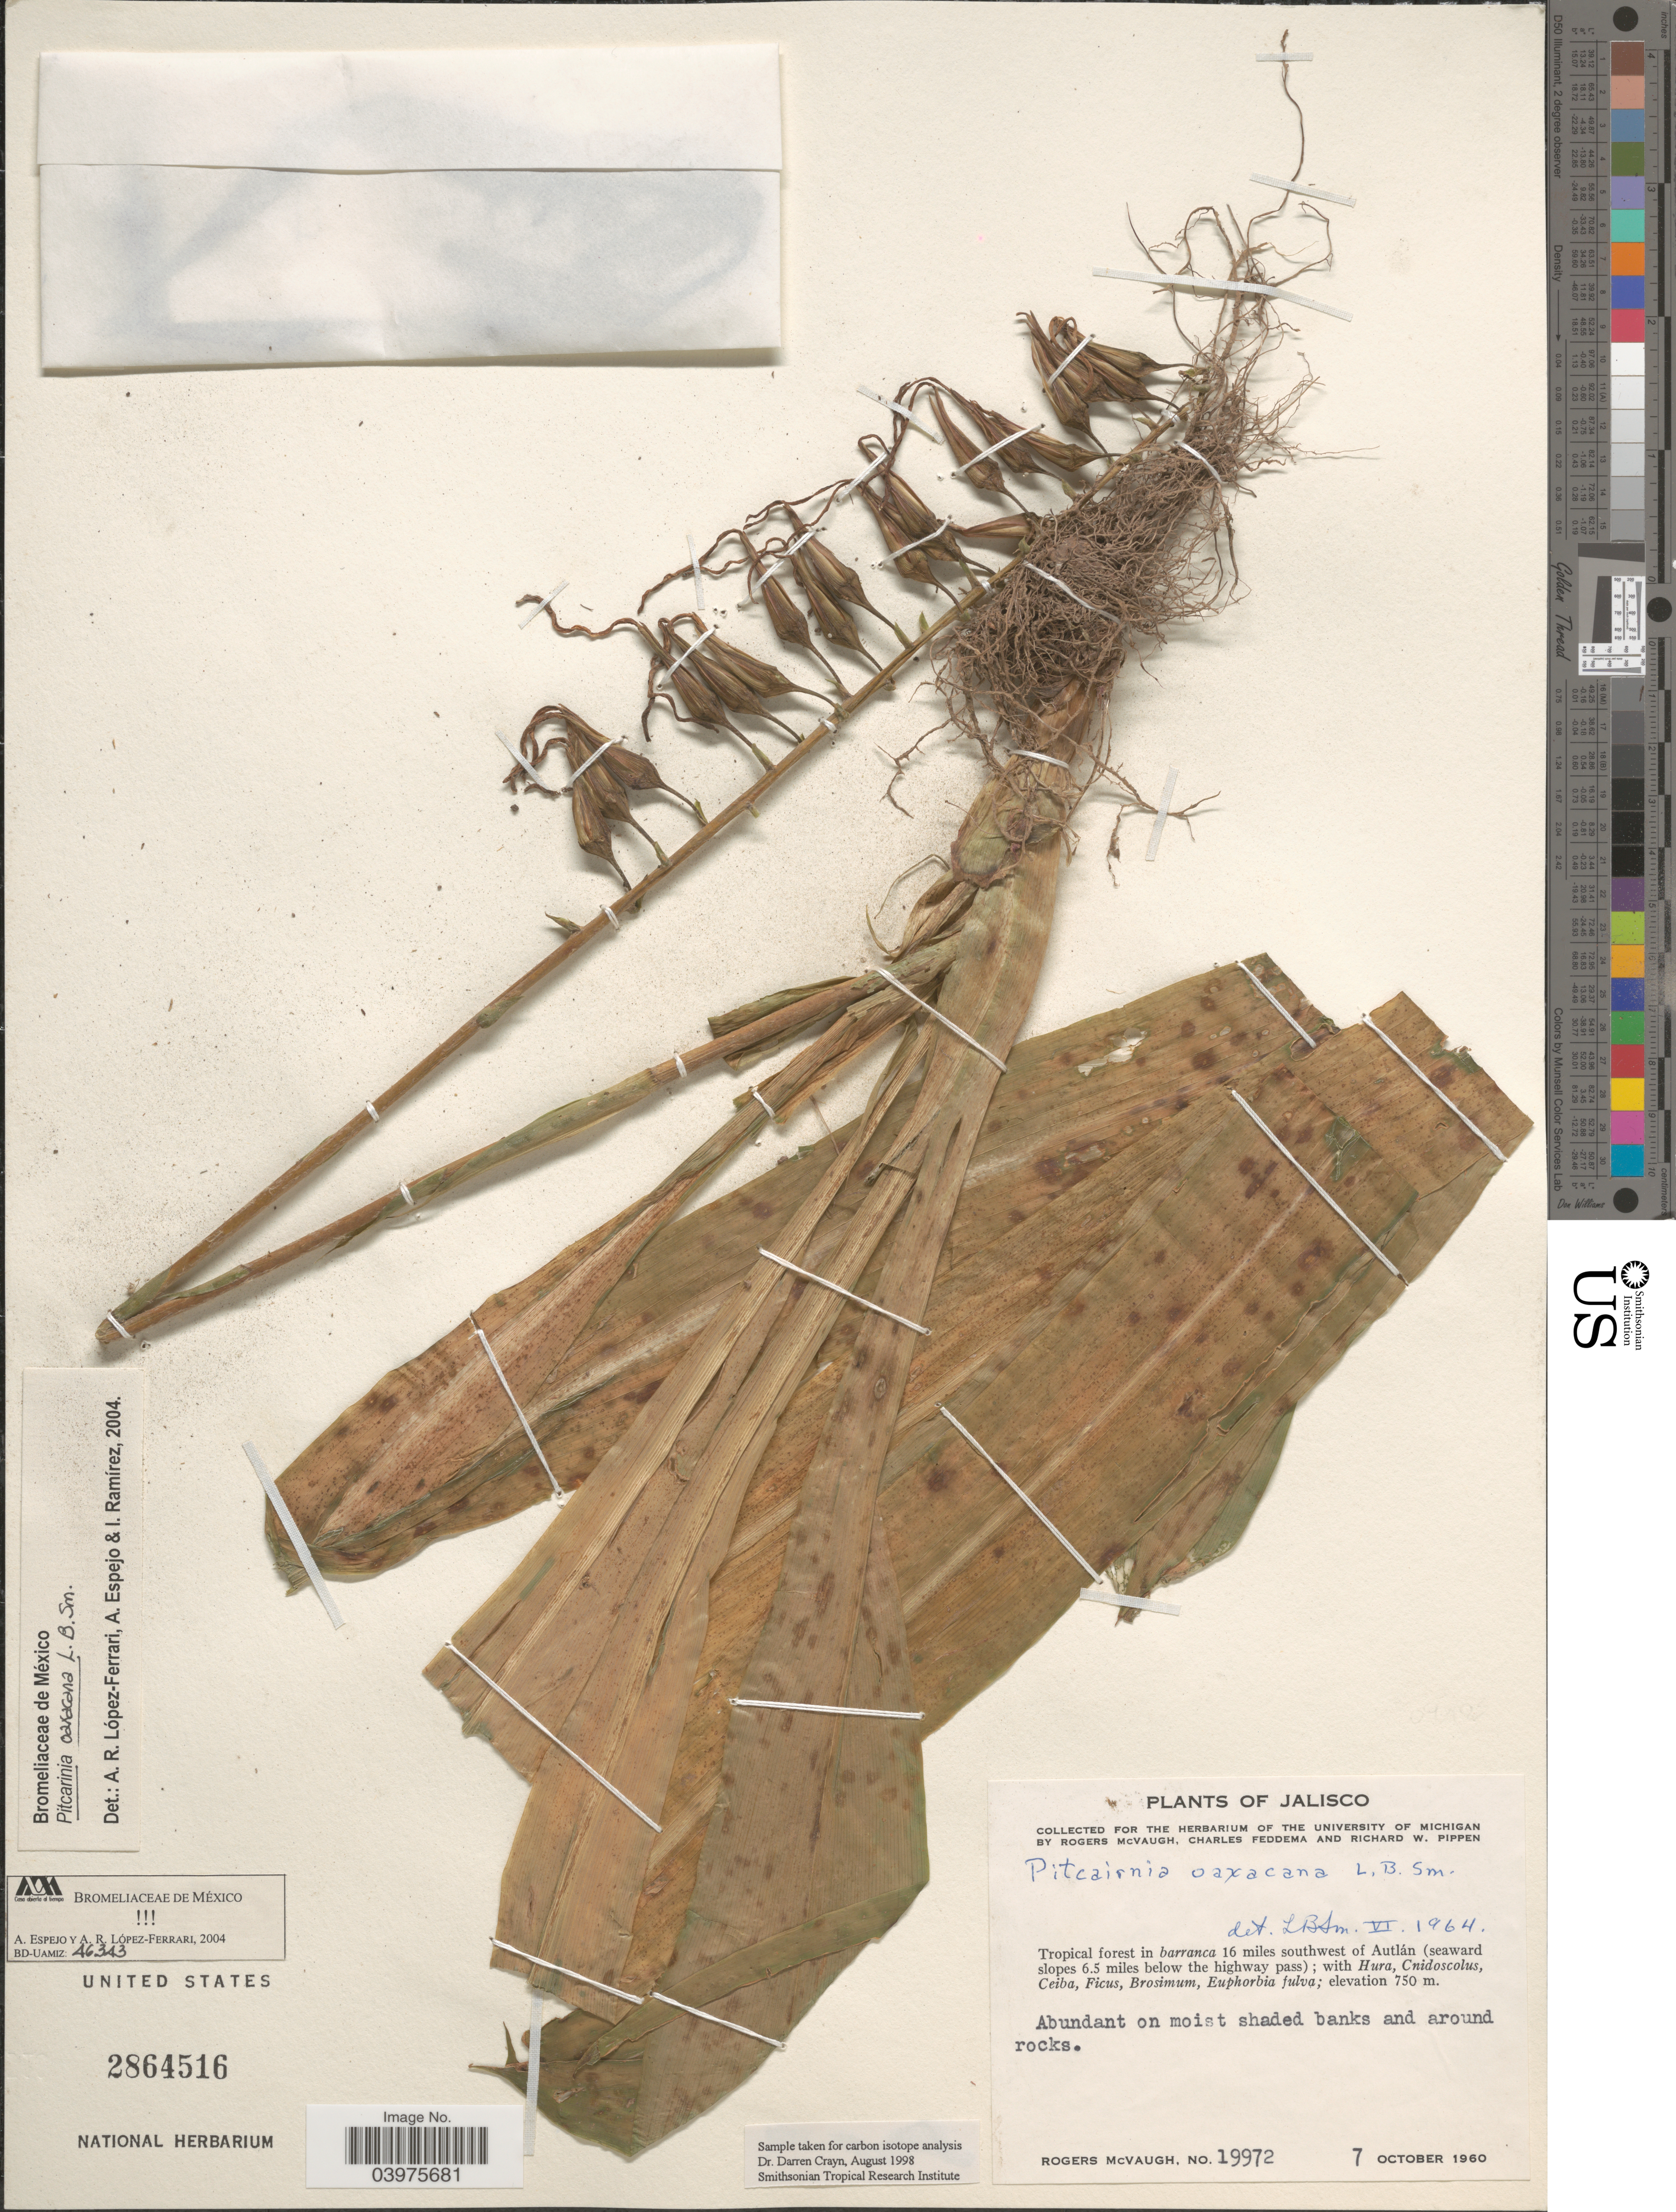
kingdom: Plantae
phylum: Tracheophyta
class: Liliopsida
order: Poales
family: Bromeliaceae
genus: Pitcairnia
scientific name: Pitcairnia oaxacana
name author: L.B. Sm.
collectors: R. McVaugh, C. Feddema & R. W. Pippen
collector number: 19972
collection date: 1960-10-07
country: Mexico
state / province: Jalisco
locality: Tropical forest in barranca 16 miles southwest of Autlán (seaward slopes 6.5 miles below the highway pass).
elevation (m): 750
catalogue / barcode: US 2864516